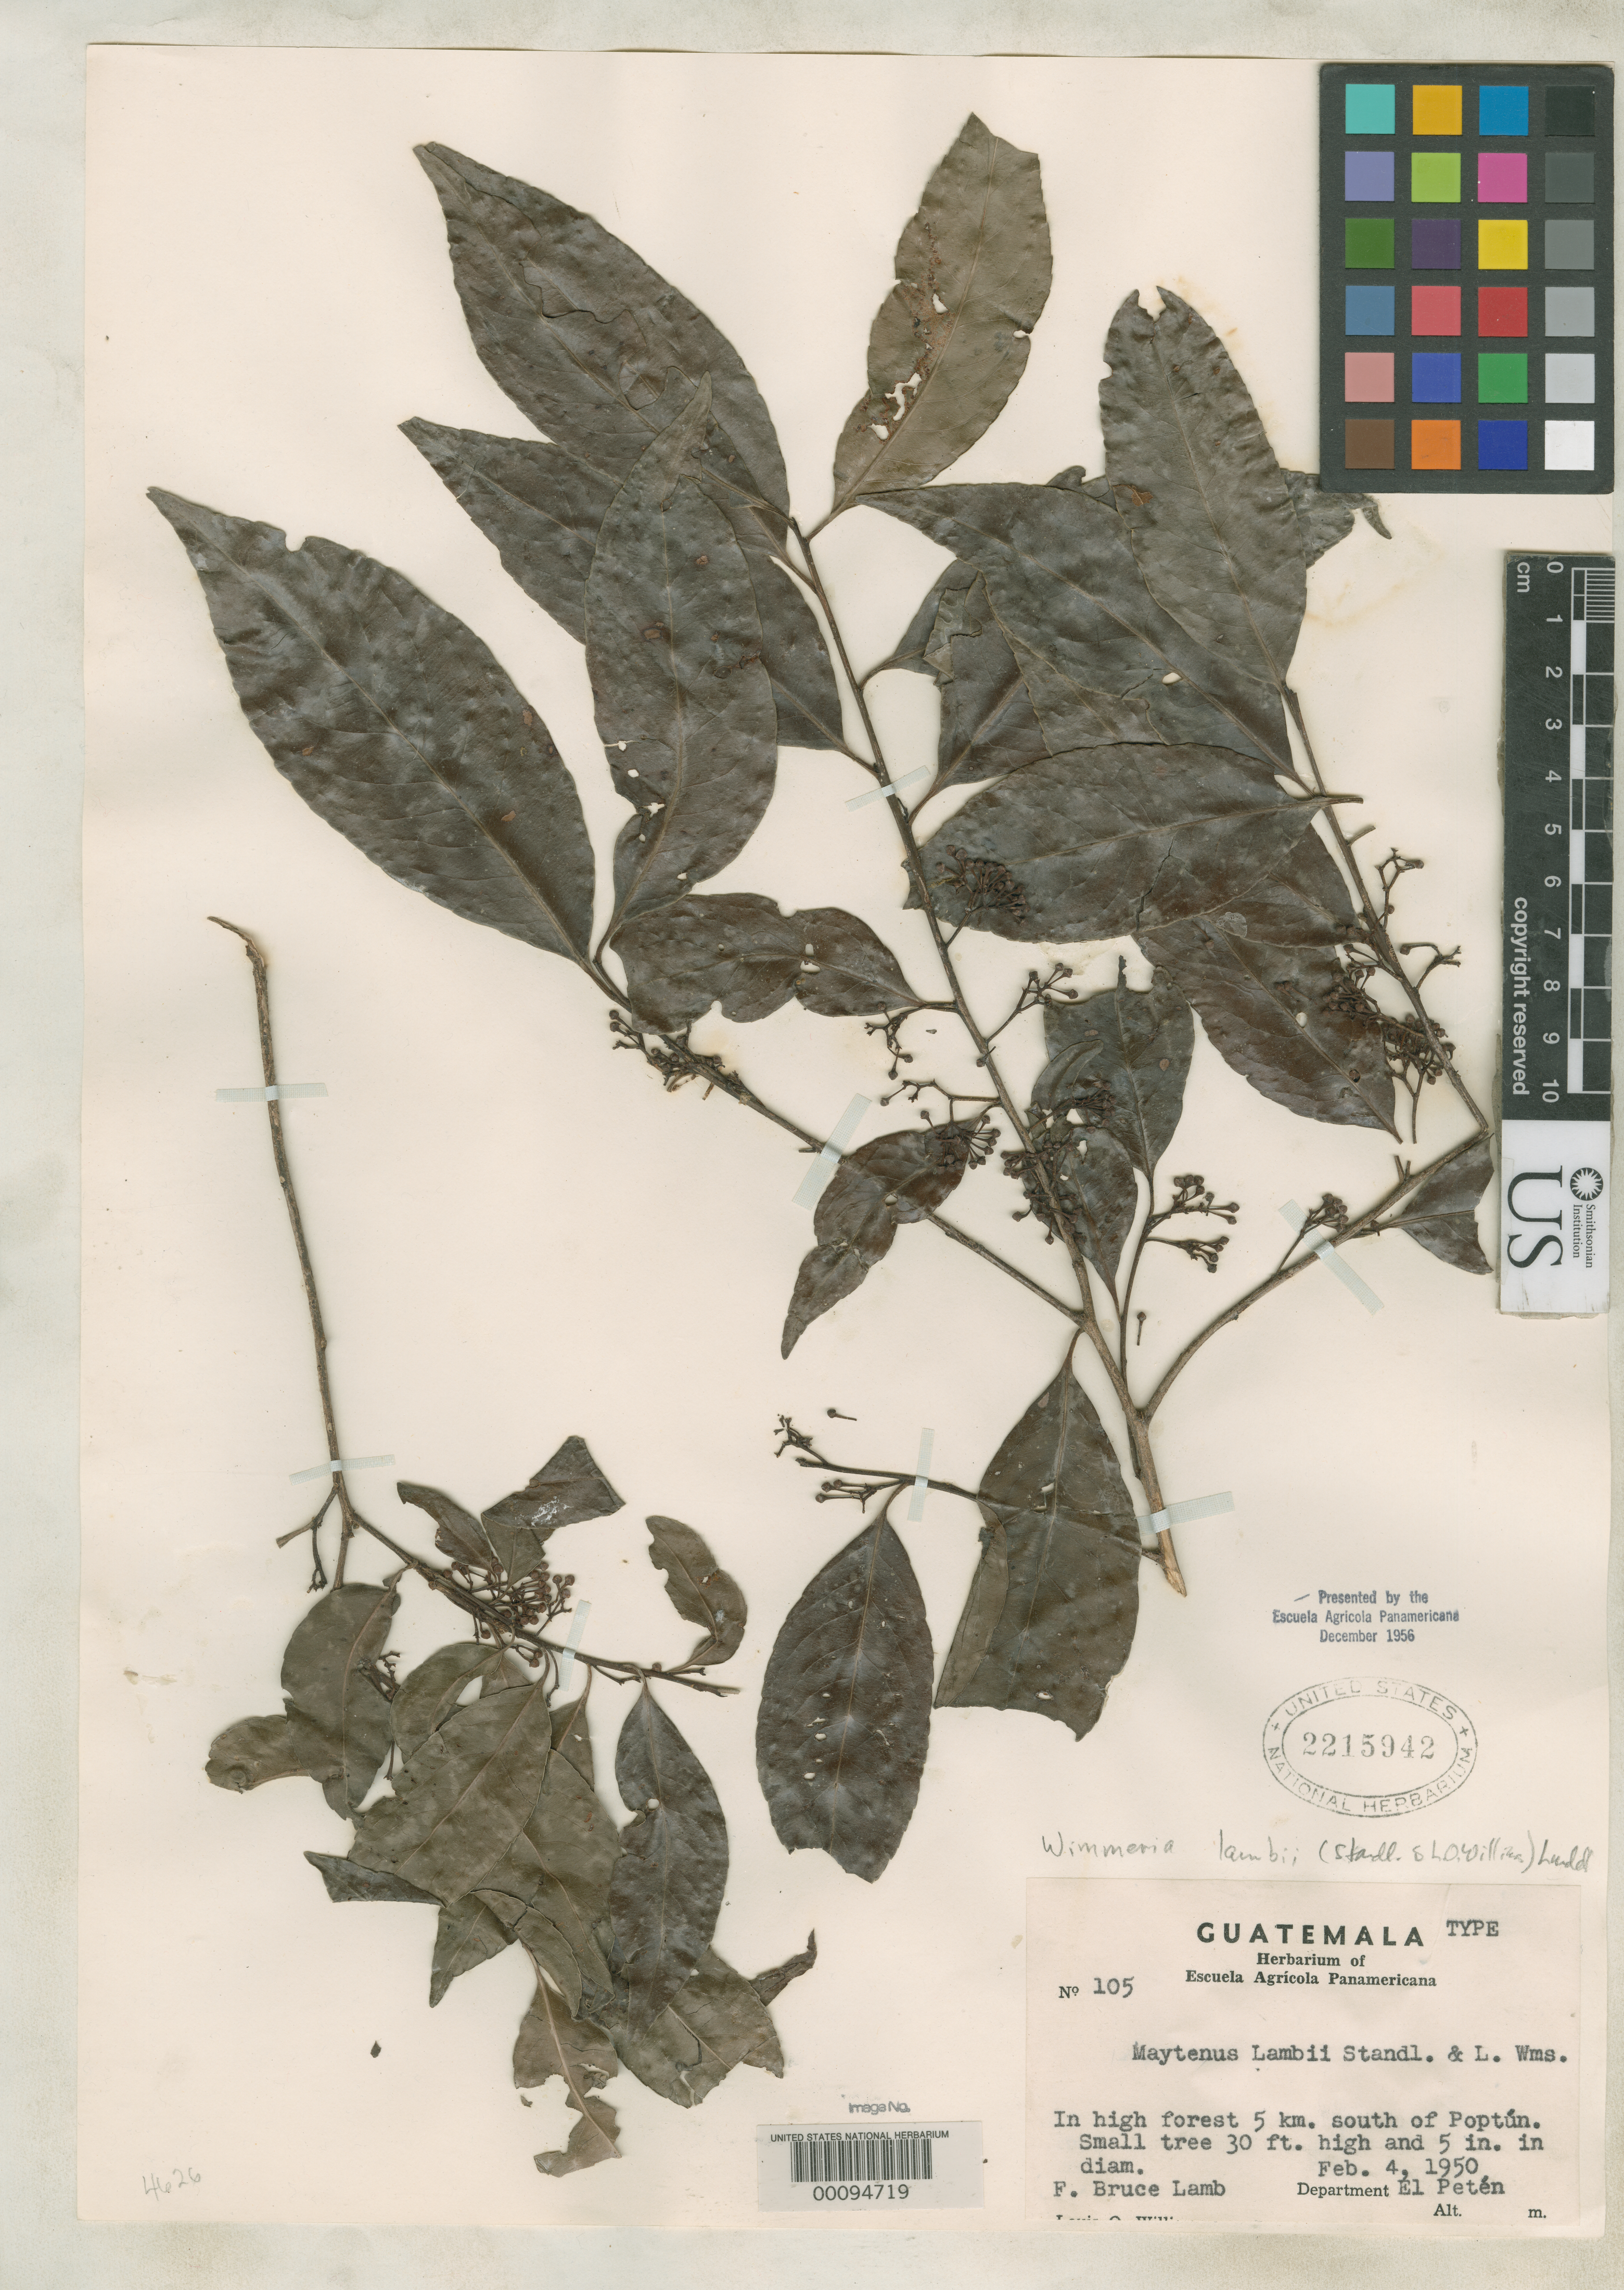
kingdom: Plantae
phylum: Tracheophyta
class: Magnoliopsida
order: Celastrales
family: Celastraceae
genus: Maytenus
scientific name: Maytenus lambii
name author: Standl. & L.O. Williams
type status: Holotype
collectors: F. B. Lamb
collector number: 105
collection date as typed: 04 Feb 1950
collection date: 1950-02-04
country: Guatemala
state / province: El Petén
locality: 5 km S of Poptun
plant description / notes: "Presented by the Escuela Agricola Panamericana December 1956." Holotype, transferred from EAP to US (see Dorr et al. 2009, Taxon 58: 993-1001).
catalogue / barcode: US 2215942